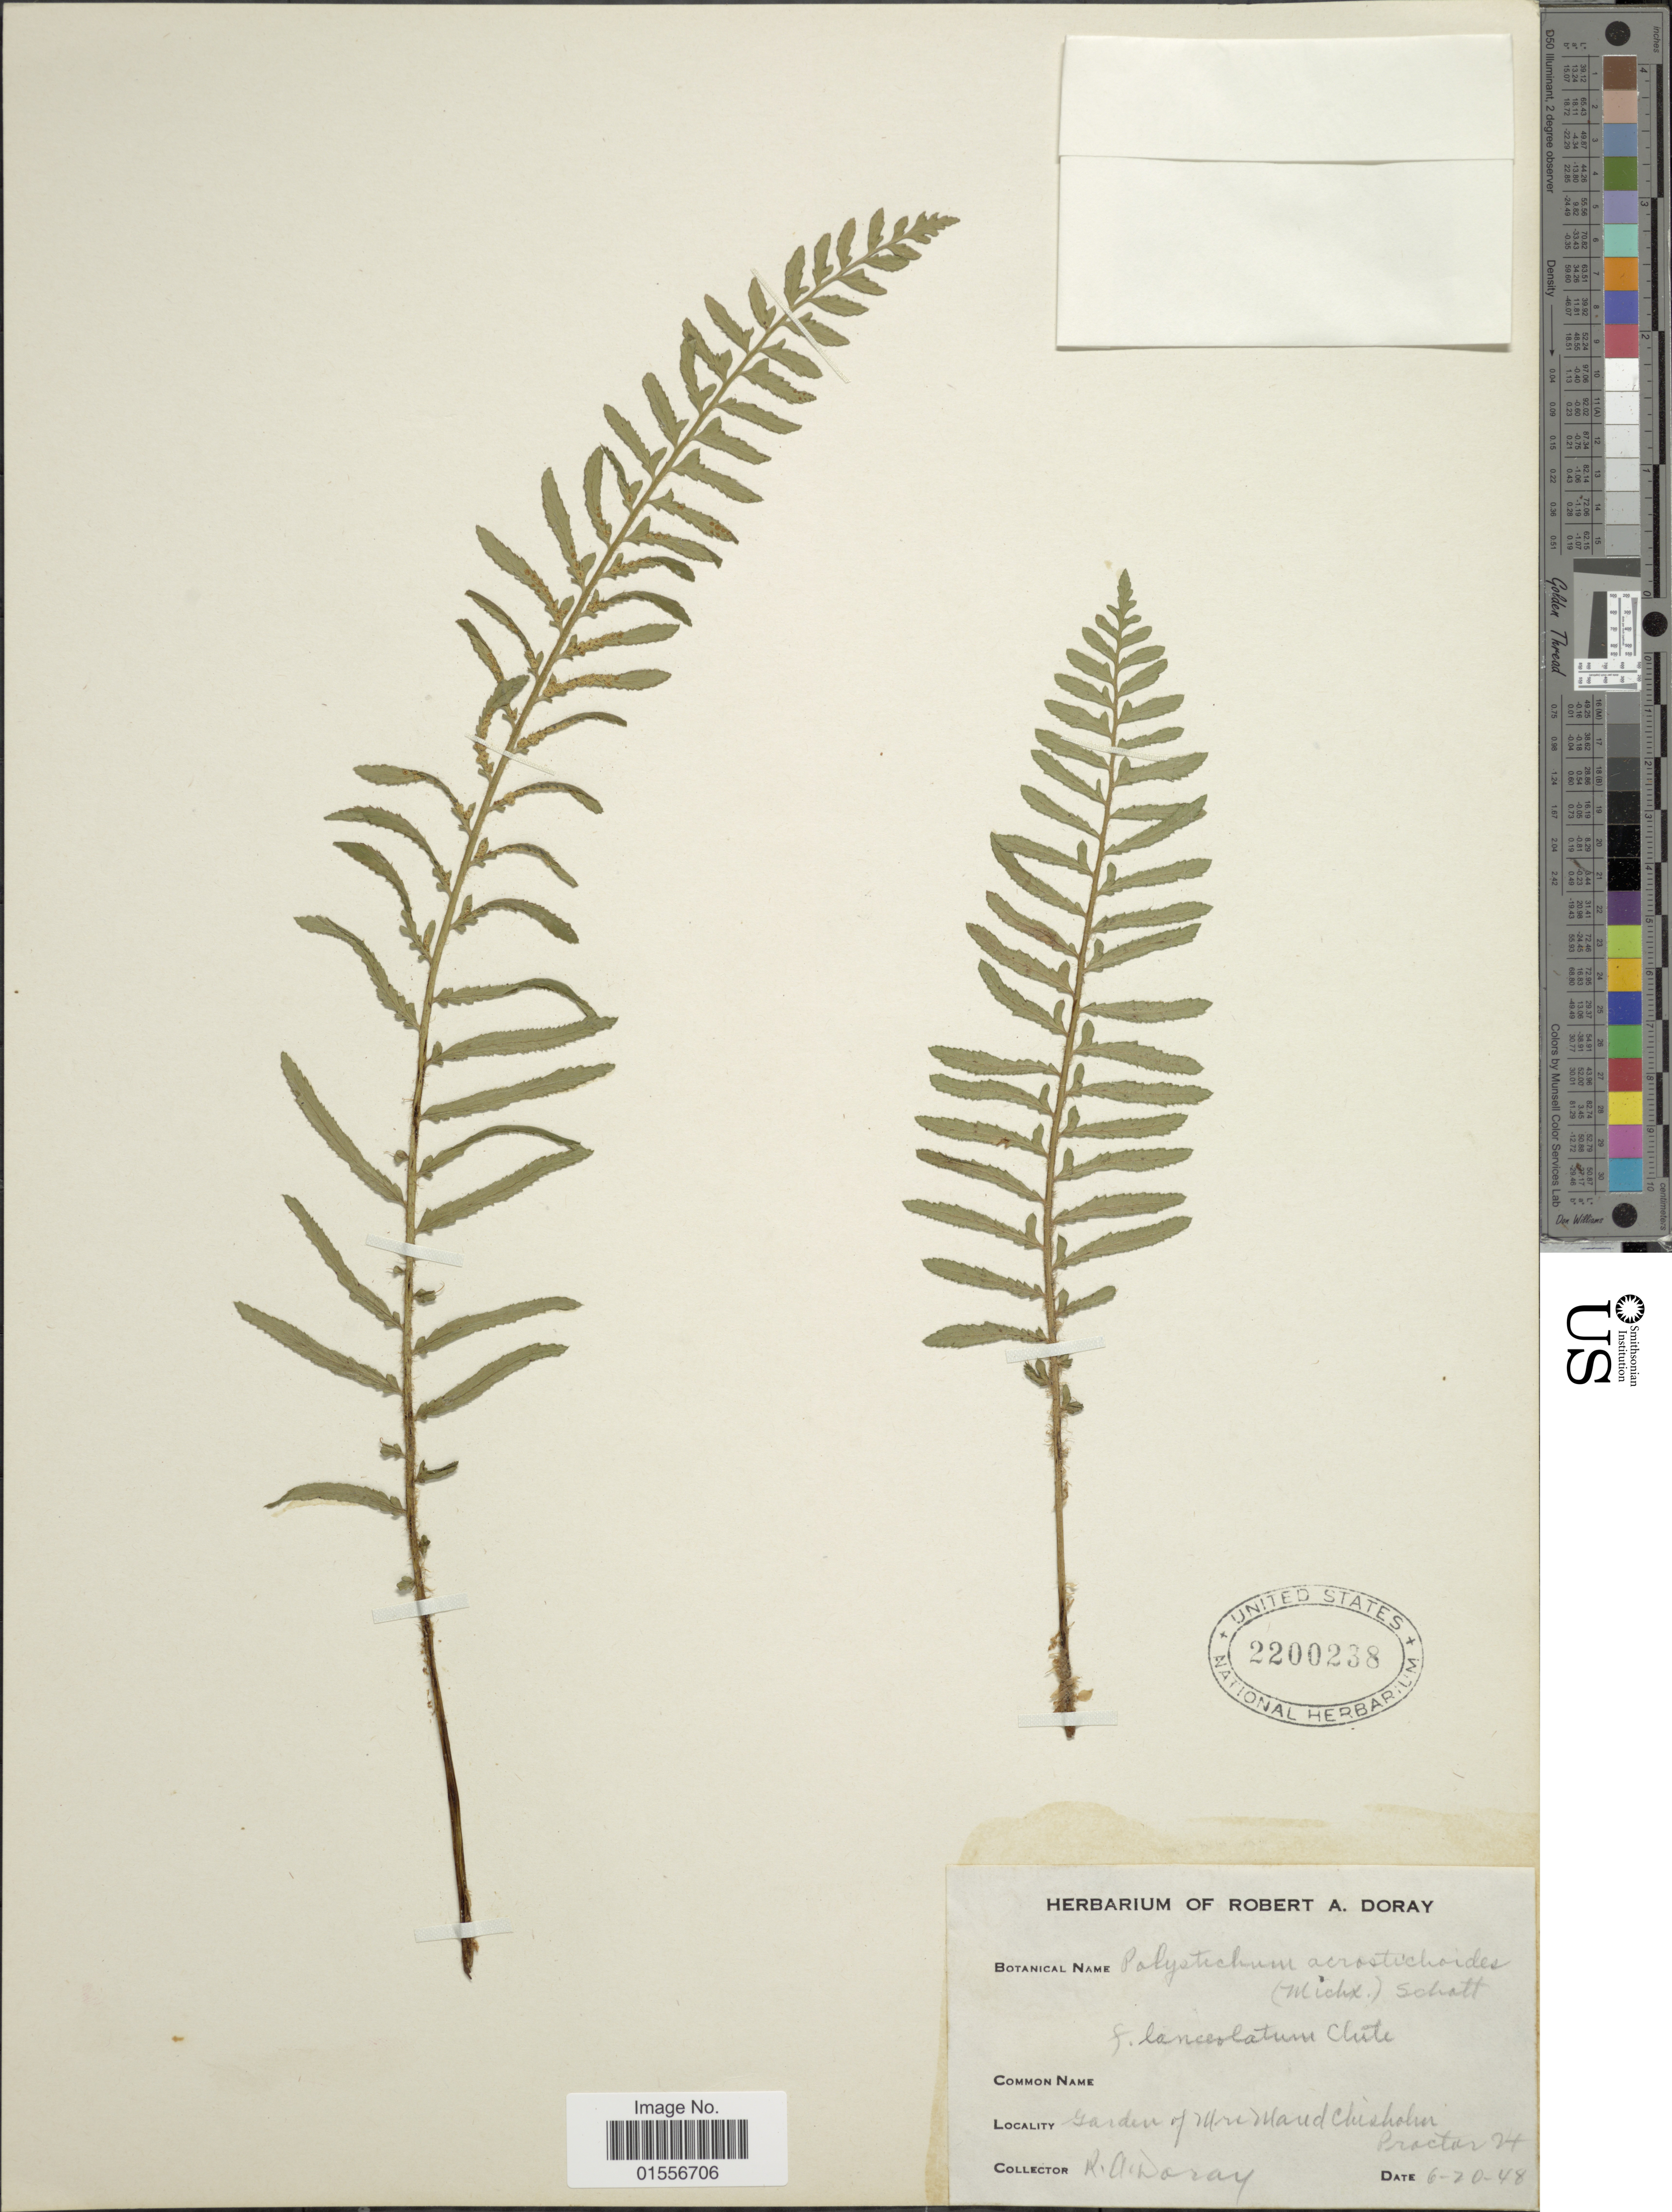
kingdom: Plantae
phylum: Tracheophyta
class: Polypodiopsida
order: Polypodiales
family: Dryopteridaceae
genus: Polystichum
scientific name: Polystichum acrostichoides f. lanceolatum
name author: Clute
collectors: R. Doray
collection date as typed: Transcribed d/m/y: 20/6/48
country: United States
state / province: Vermont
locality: Garden of Mrs. Maud Chisholm Proctor.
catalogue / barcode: US 2200238